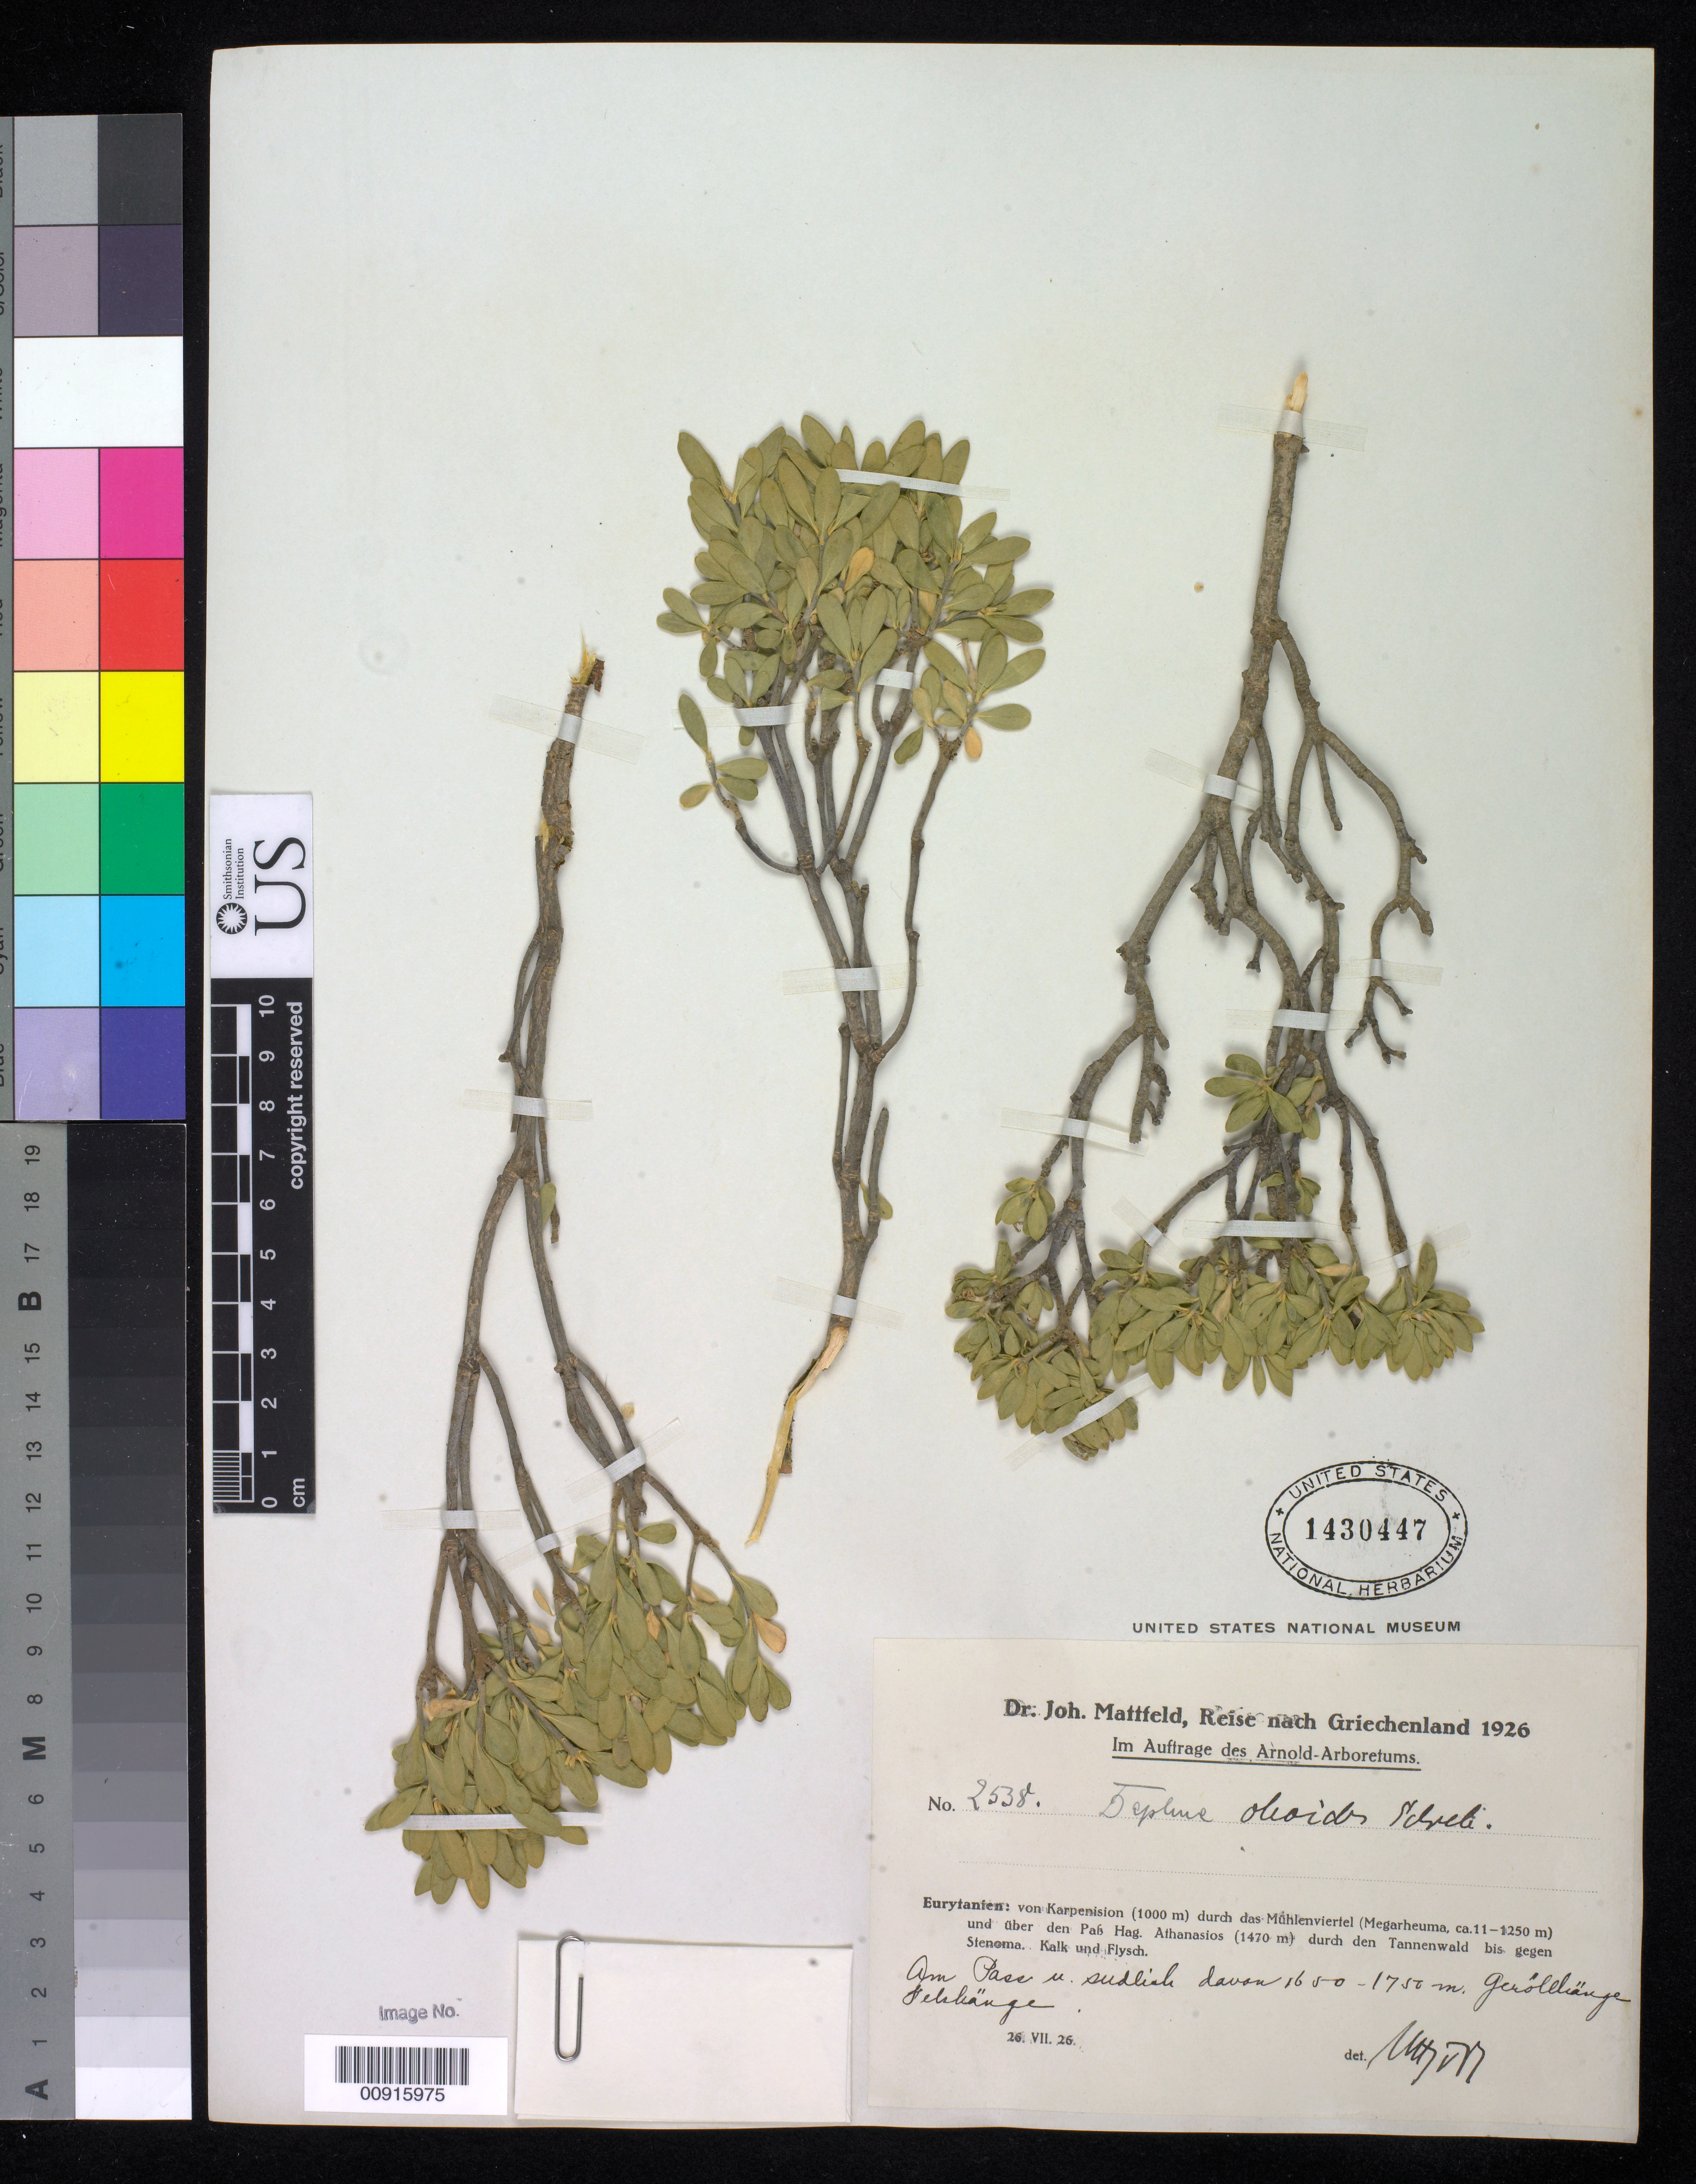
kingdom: Plantae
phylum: Tracheophyta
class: Magnoliopsida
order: Malvales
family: Thymelaeaceae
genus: Daphne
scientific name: Daphne oleoides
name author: L.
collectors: J. Mattfeld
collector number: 2538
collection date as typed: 26 Jul 1926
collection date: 1926-07-26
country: Greece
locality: Eurytanien: von Karpenision (1000m) durch das Muhlenviertel (Megarheuma, ca 11-11250m) und uber den Pass Hag. Athanasios (1470m) durch den Tannenwald bis gegen Stenoma. Kalk und Flysch. Am Pase u. sudlich davan 1650-1750m. Gerölelränge [ ]änge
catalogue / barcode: US 1430447